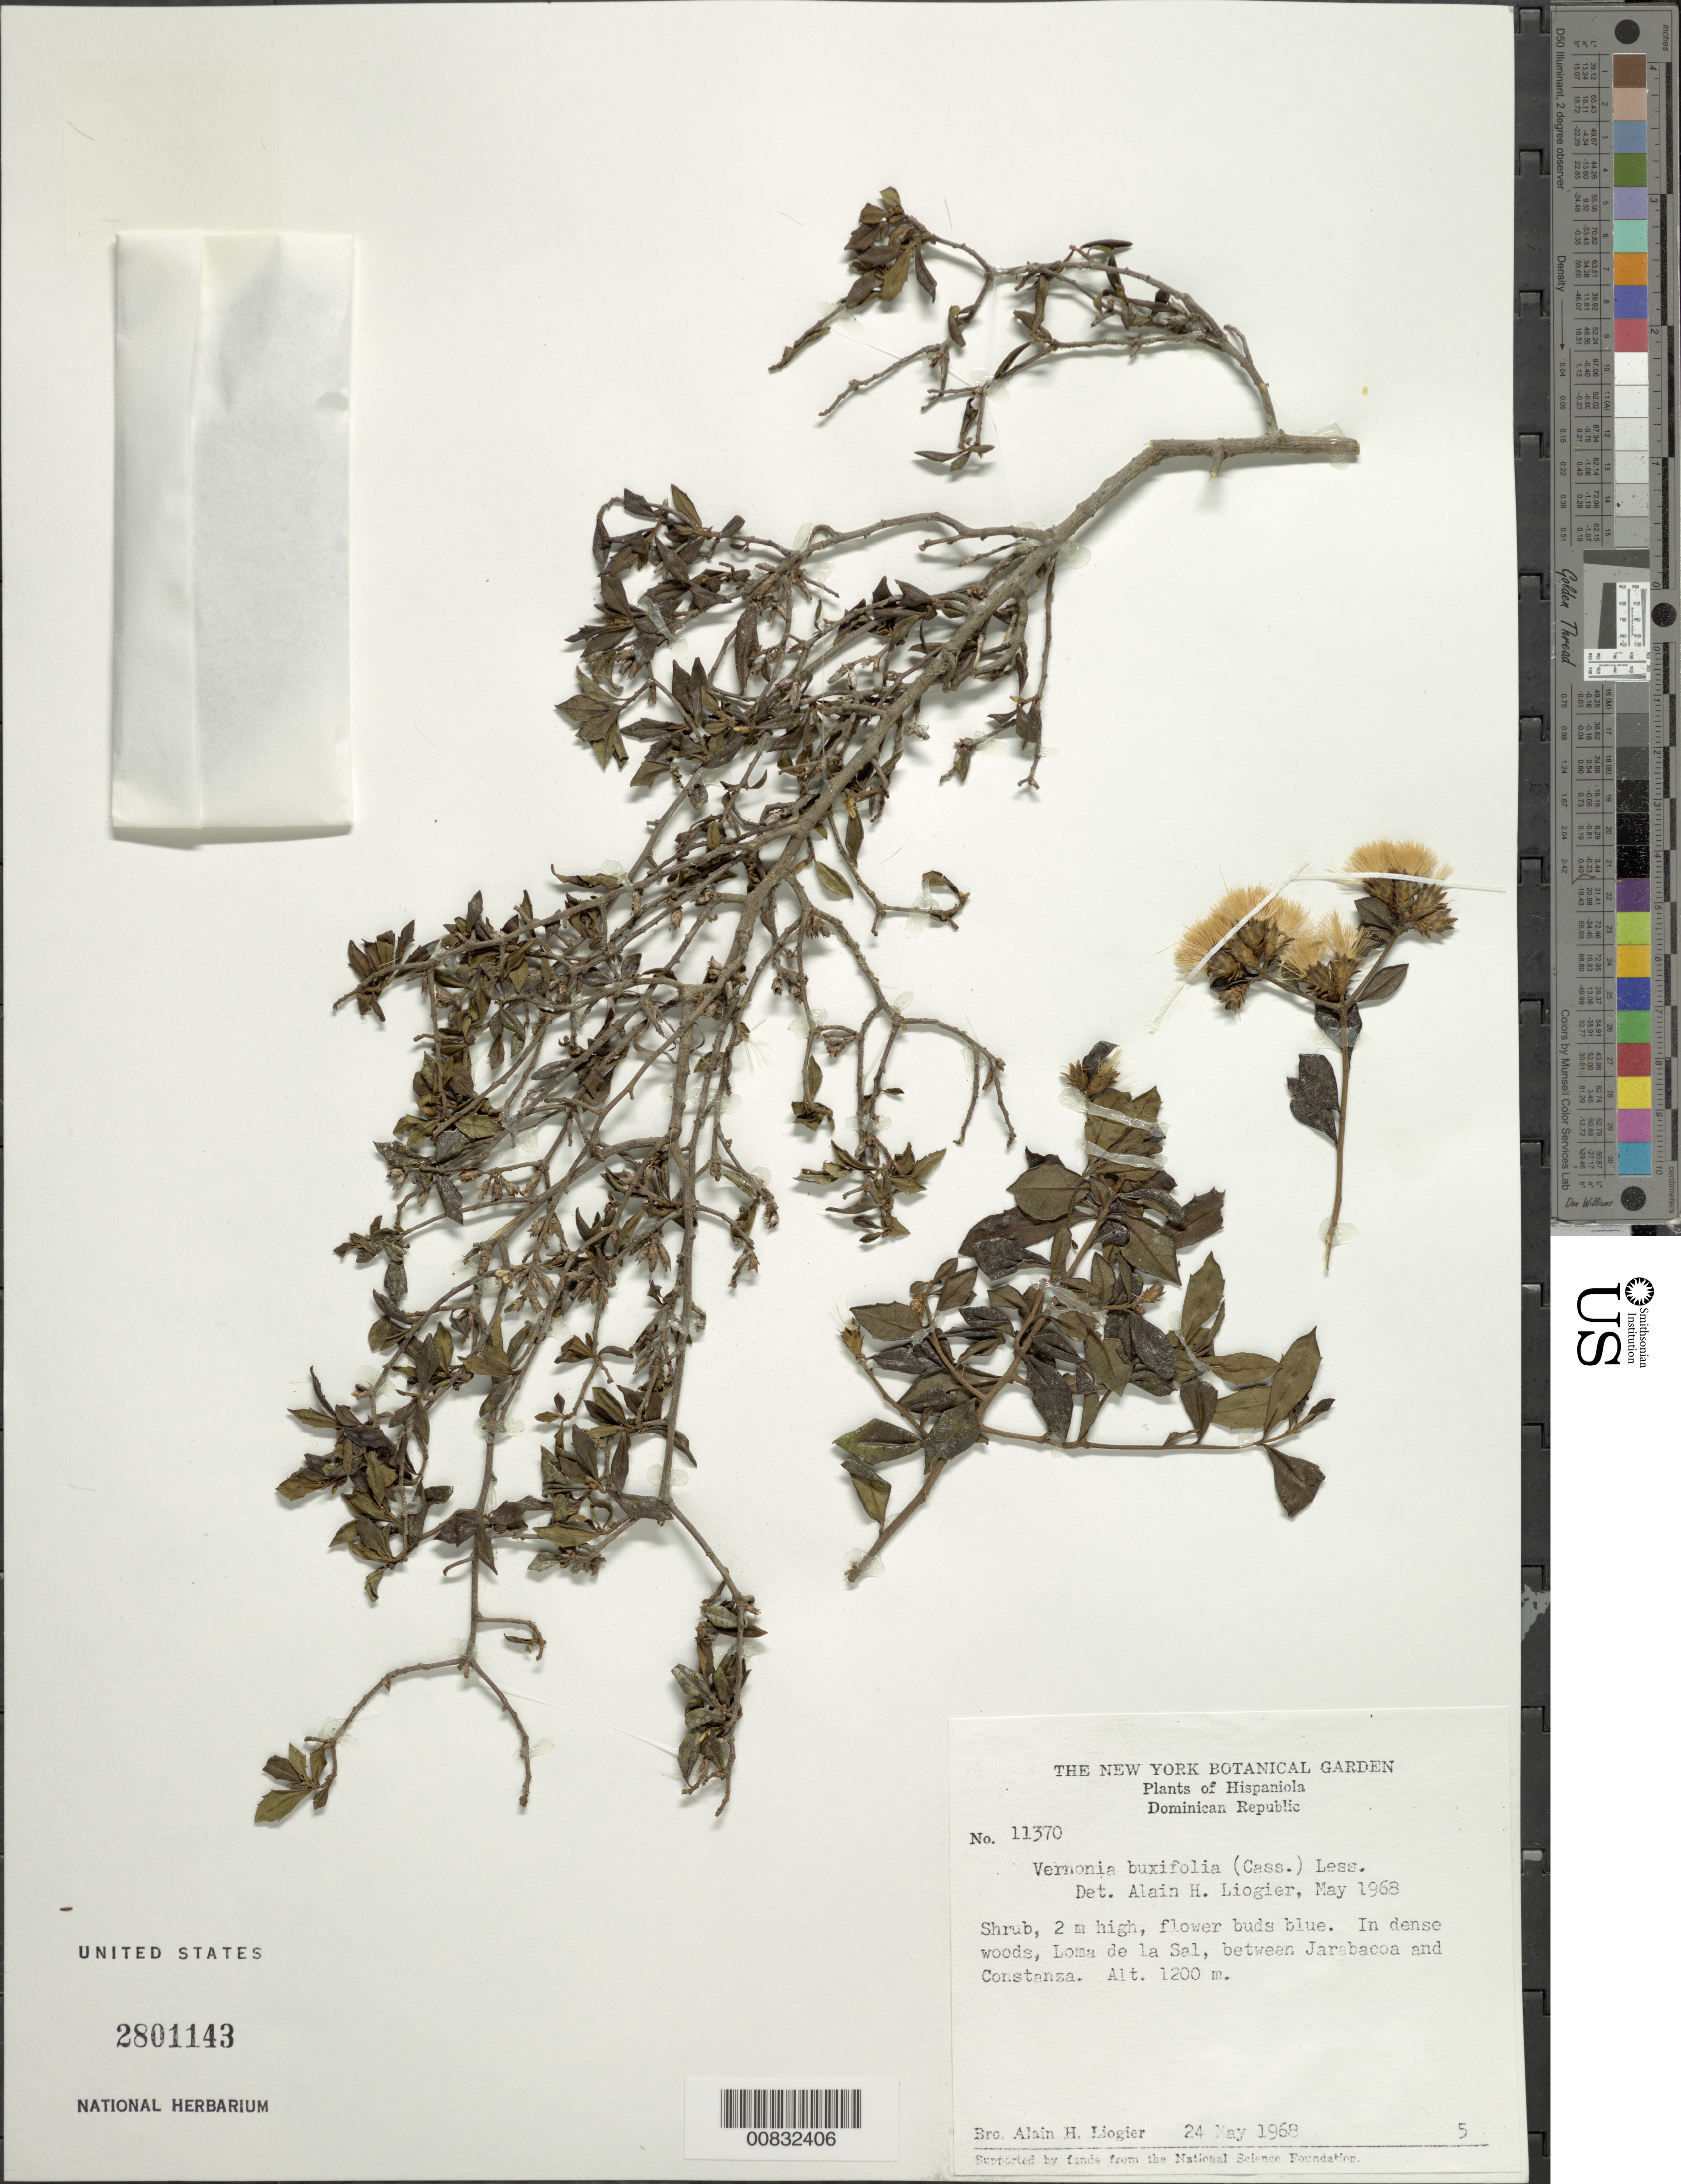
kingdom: Plantae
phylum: Tracheophyta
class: Magnoliopsida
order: Asterales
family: Asteraceae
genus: Vernonanthura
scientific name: Vernonanthura buxifolia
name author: (Less.) H. Rob.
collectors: A. H. Liogier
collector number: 11370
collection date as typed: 24 May 1968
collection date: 1968-05-24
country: Dominican Republic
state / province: La Vega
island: Hispaniola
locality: Loma de la Sal, b etween Jarabacoa and Constanza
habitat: In dense woods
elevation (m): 1200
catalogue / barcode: US 2801143